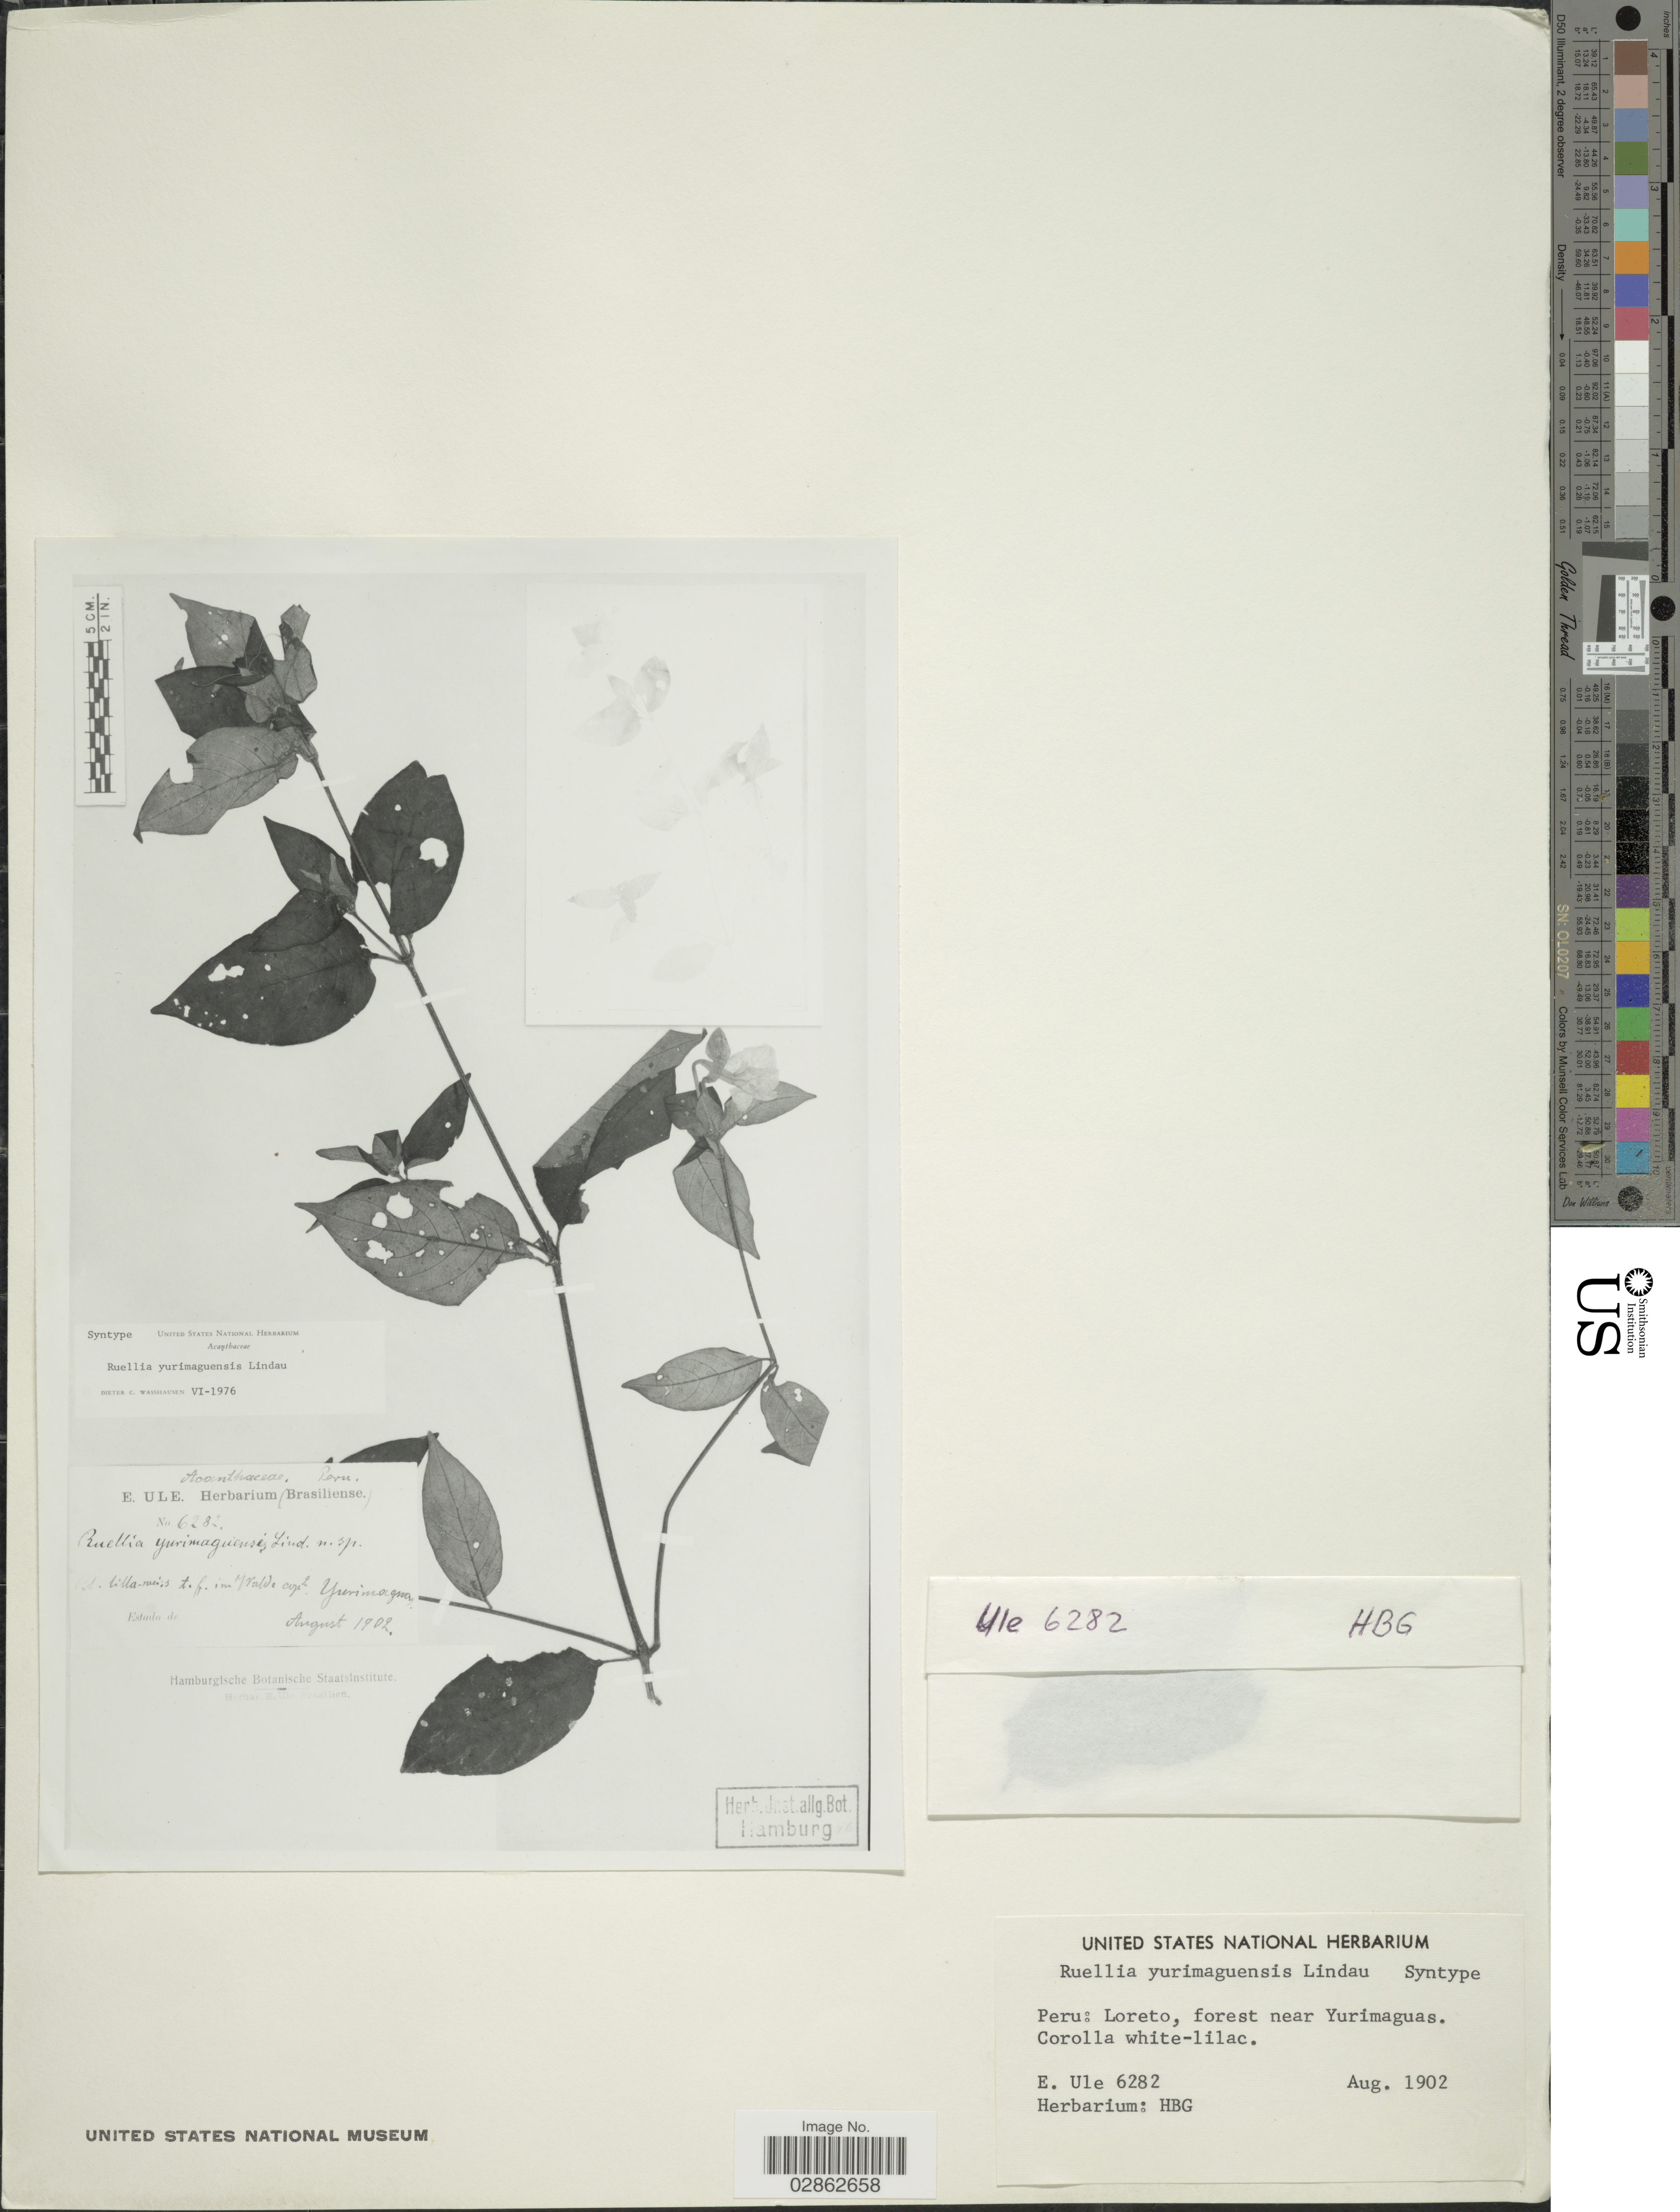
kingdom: Plantae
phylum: Tracheophyta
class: Magnoliopsida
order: Lamiales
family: Acanthaceae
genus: Ruellia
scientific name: Ruellia yurimaguensis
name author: Lindau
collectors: E. H. Ule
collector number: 6282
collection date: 1902-08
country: Peru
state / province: Loreto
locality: Forest near Yurimaguas.